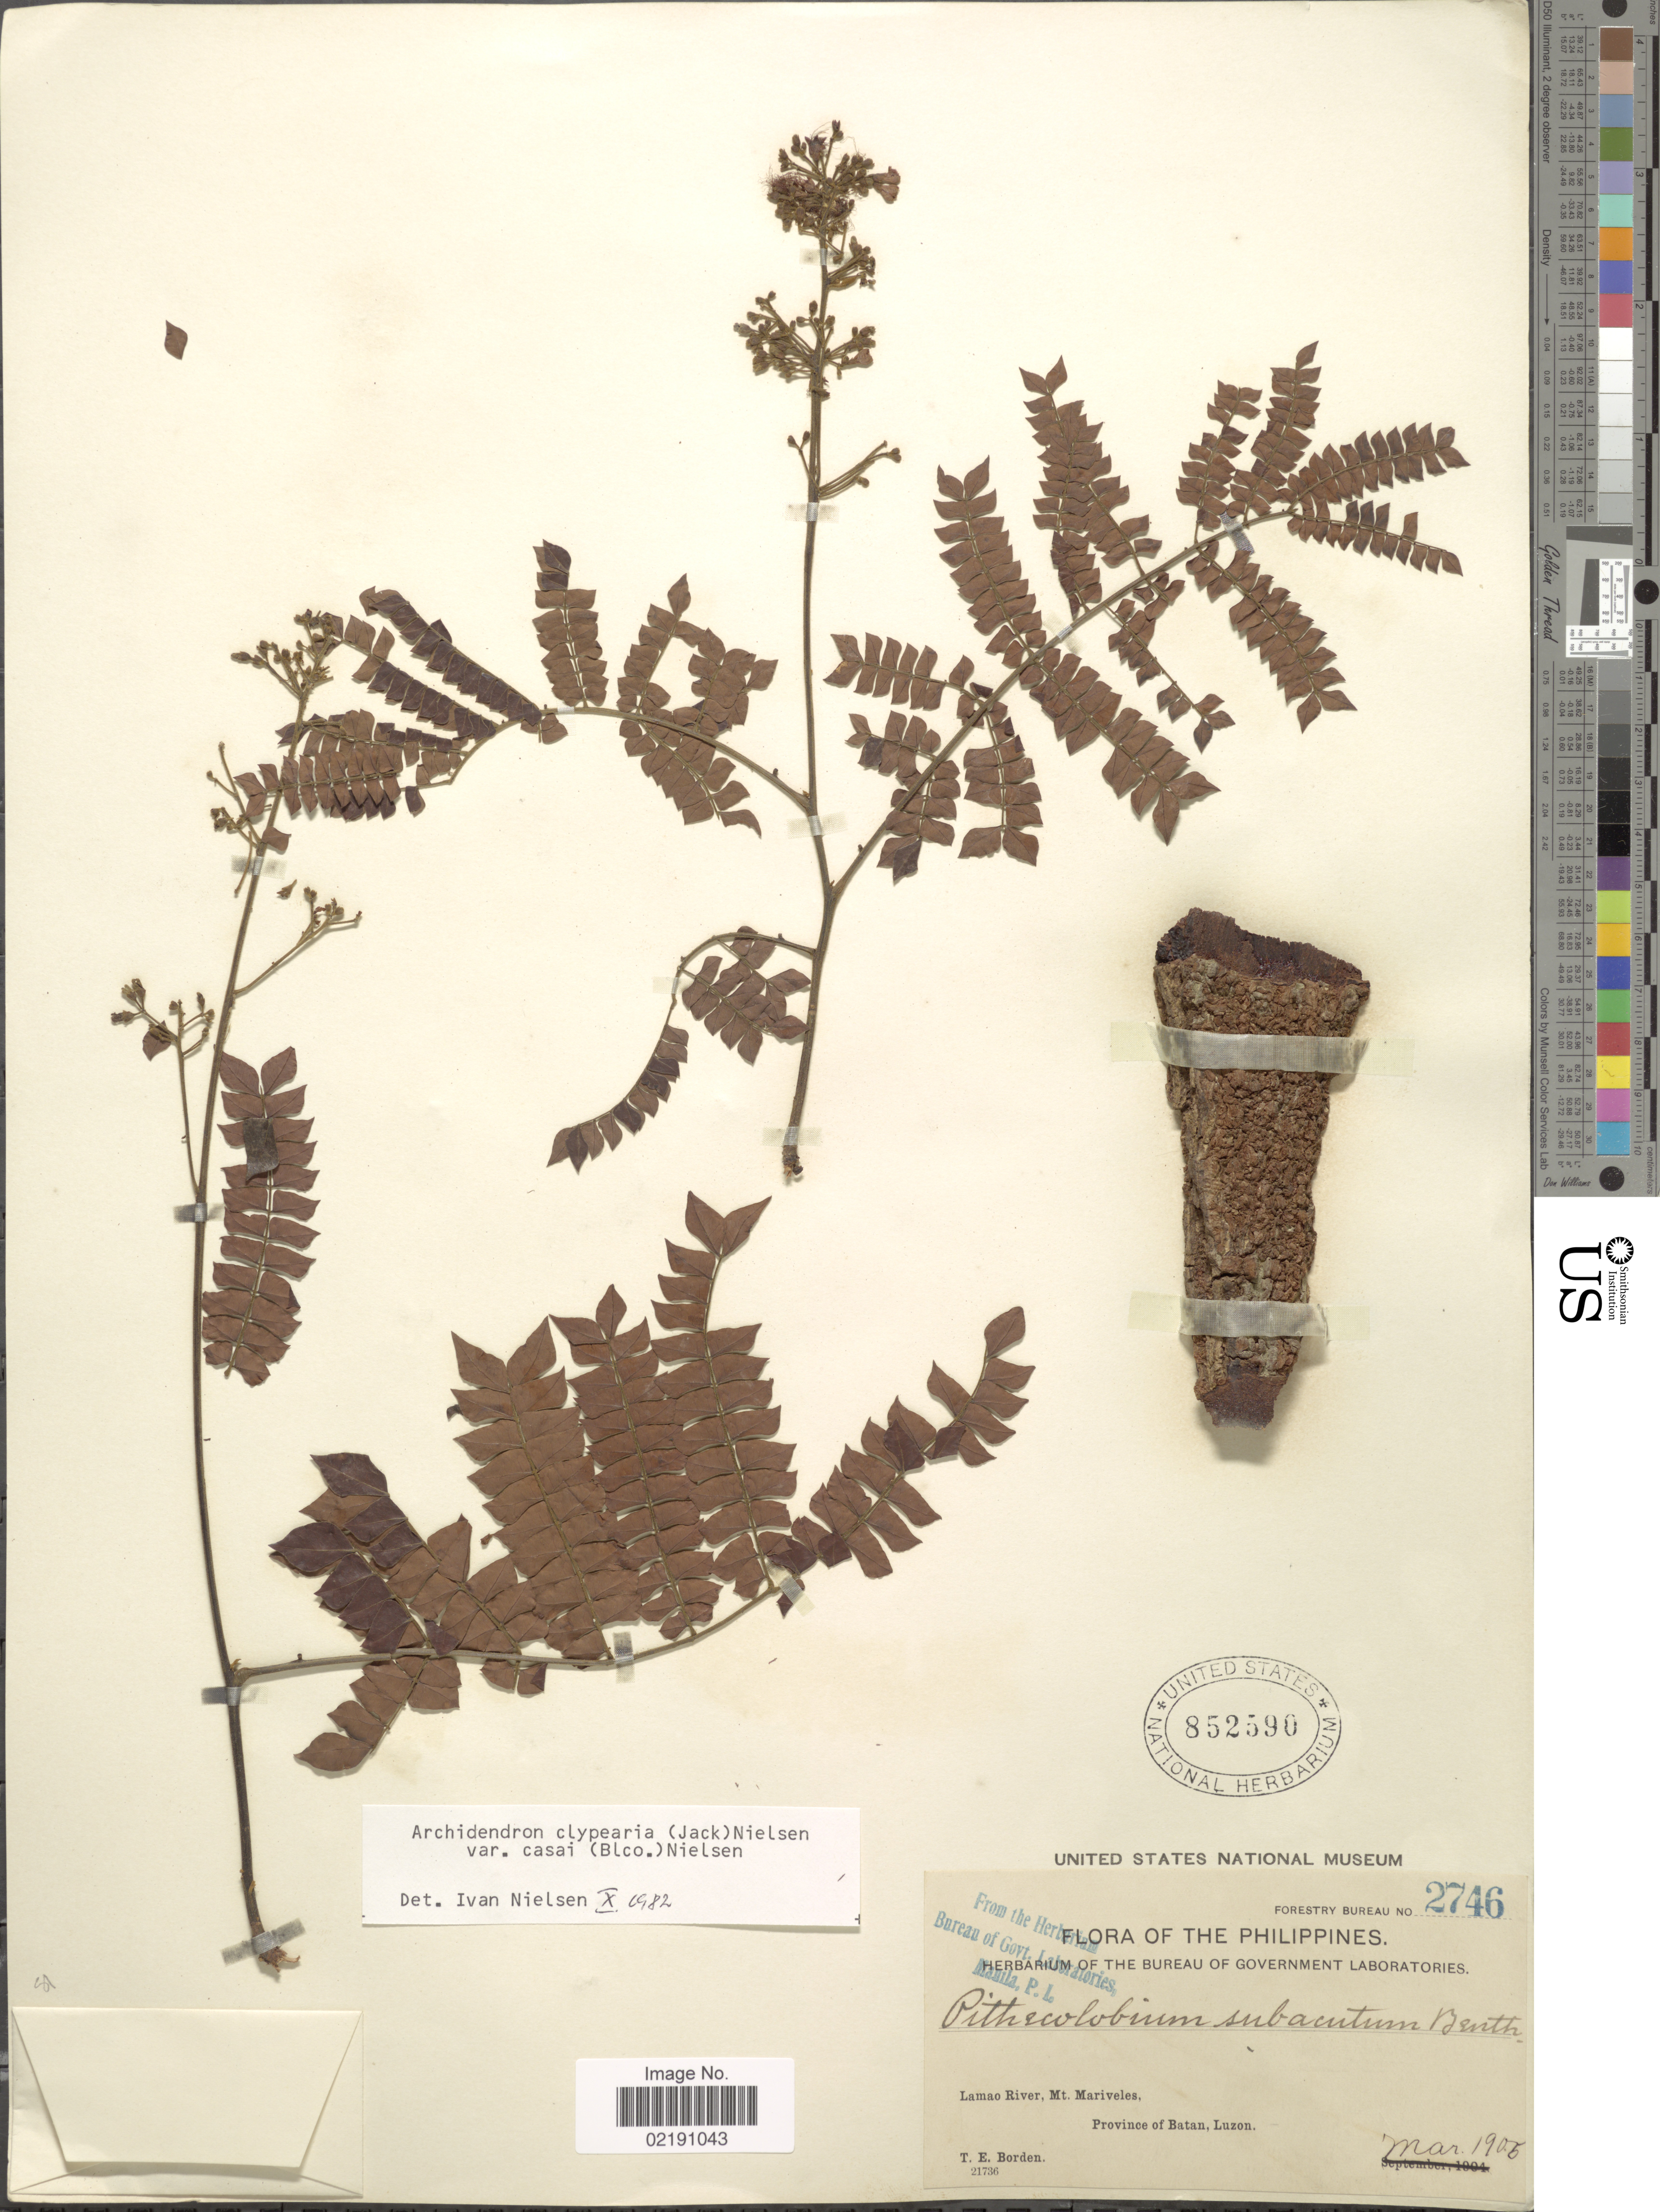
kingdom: Plantae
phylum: Tracheophyta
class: Magnoliopsida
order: Fabales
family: Fabaceae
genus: Archidendron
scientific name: Archidendron clypearia var. casai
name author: (Blanco) I.C. Nielsen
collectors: T. E. Borden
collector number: Forestry Bureau 2746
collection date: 1905-03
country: Philippines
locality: Lamao River, Mt. Mariveles. Province of Batan, Luzon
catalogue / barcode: US 852590